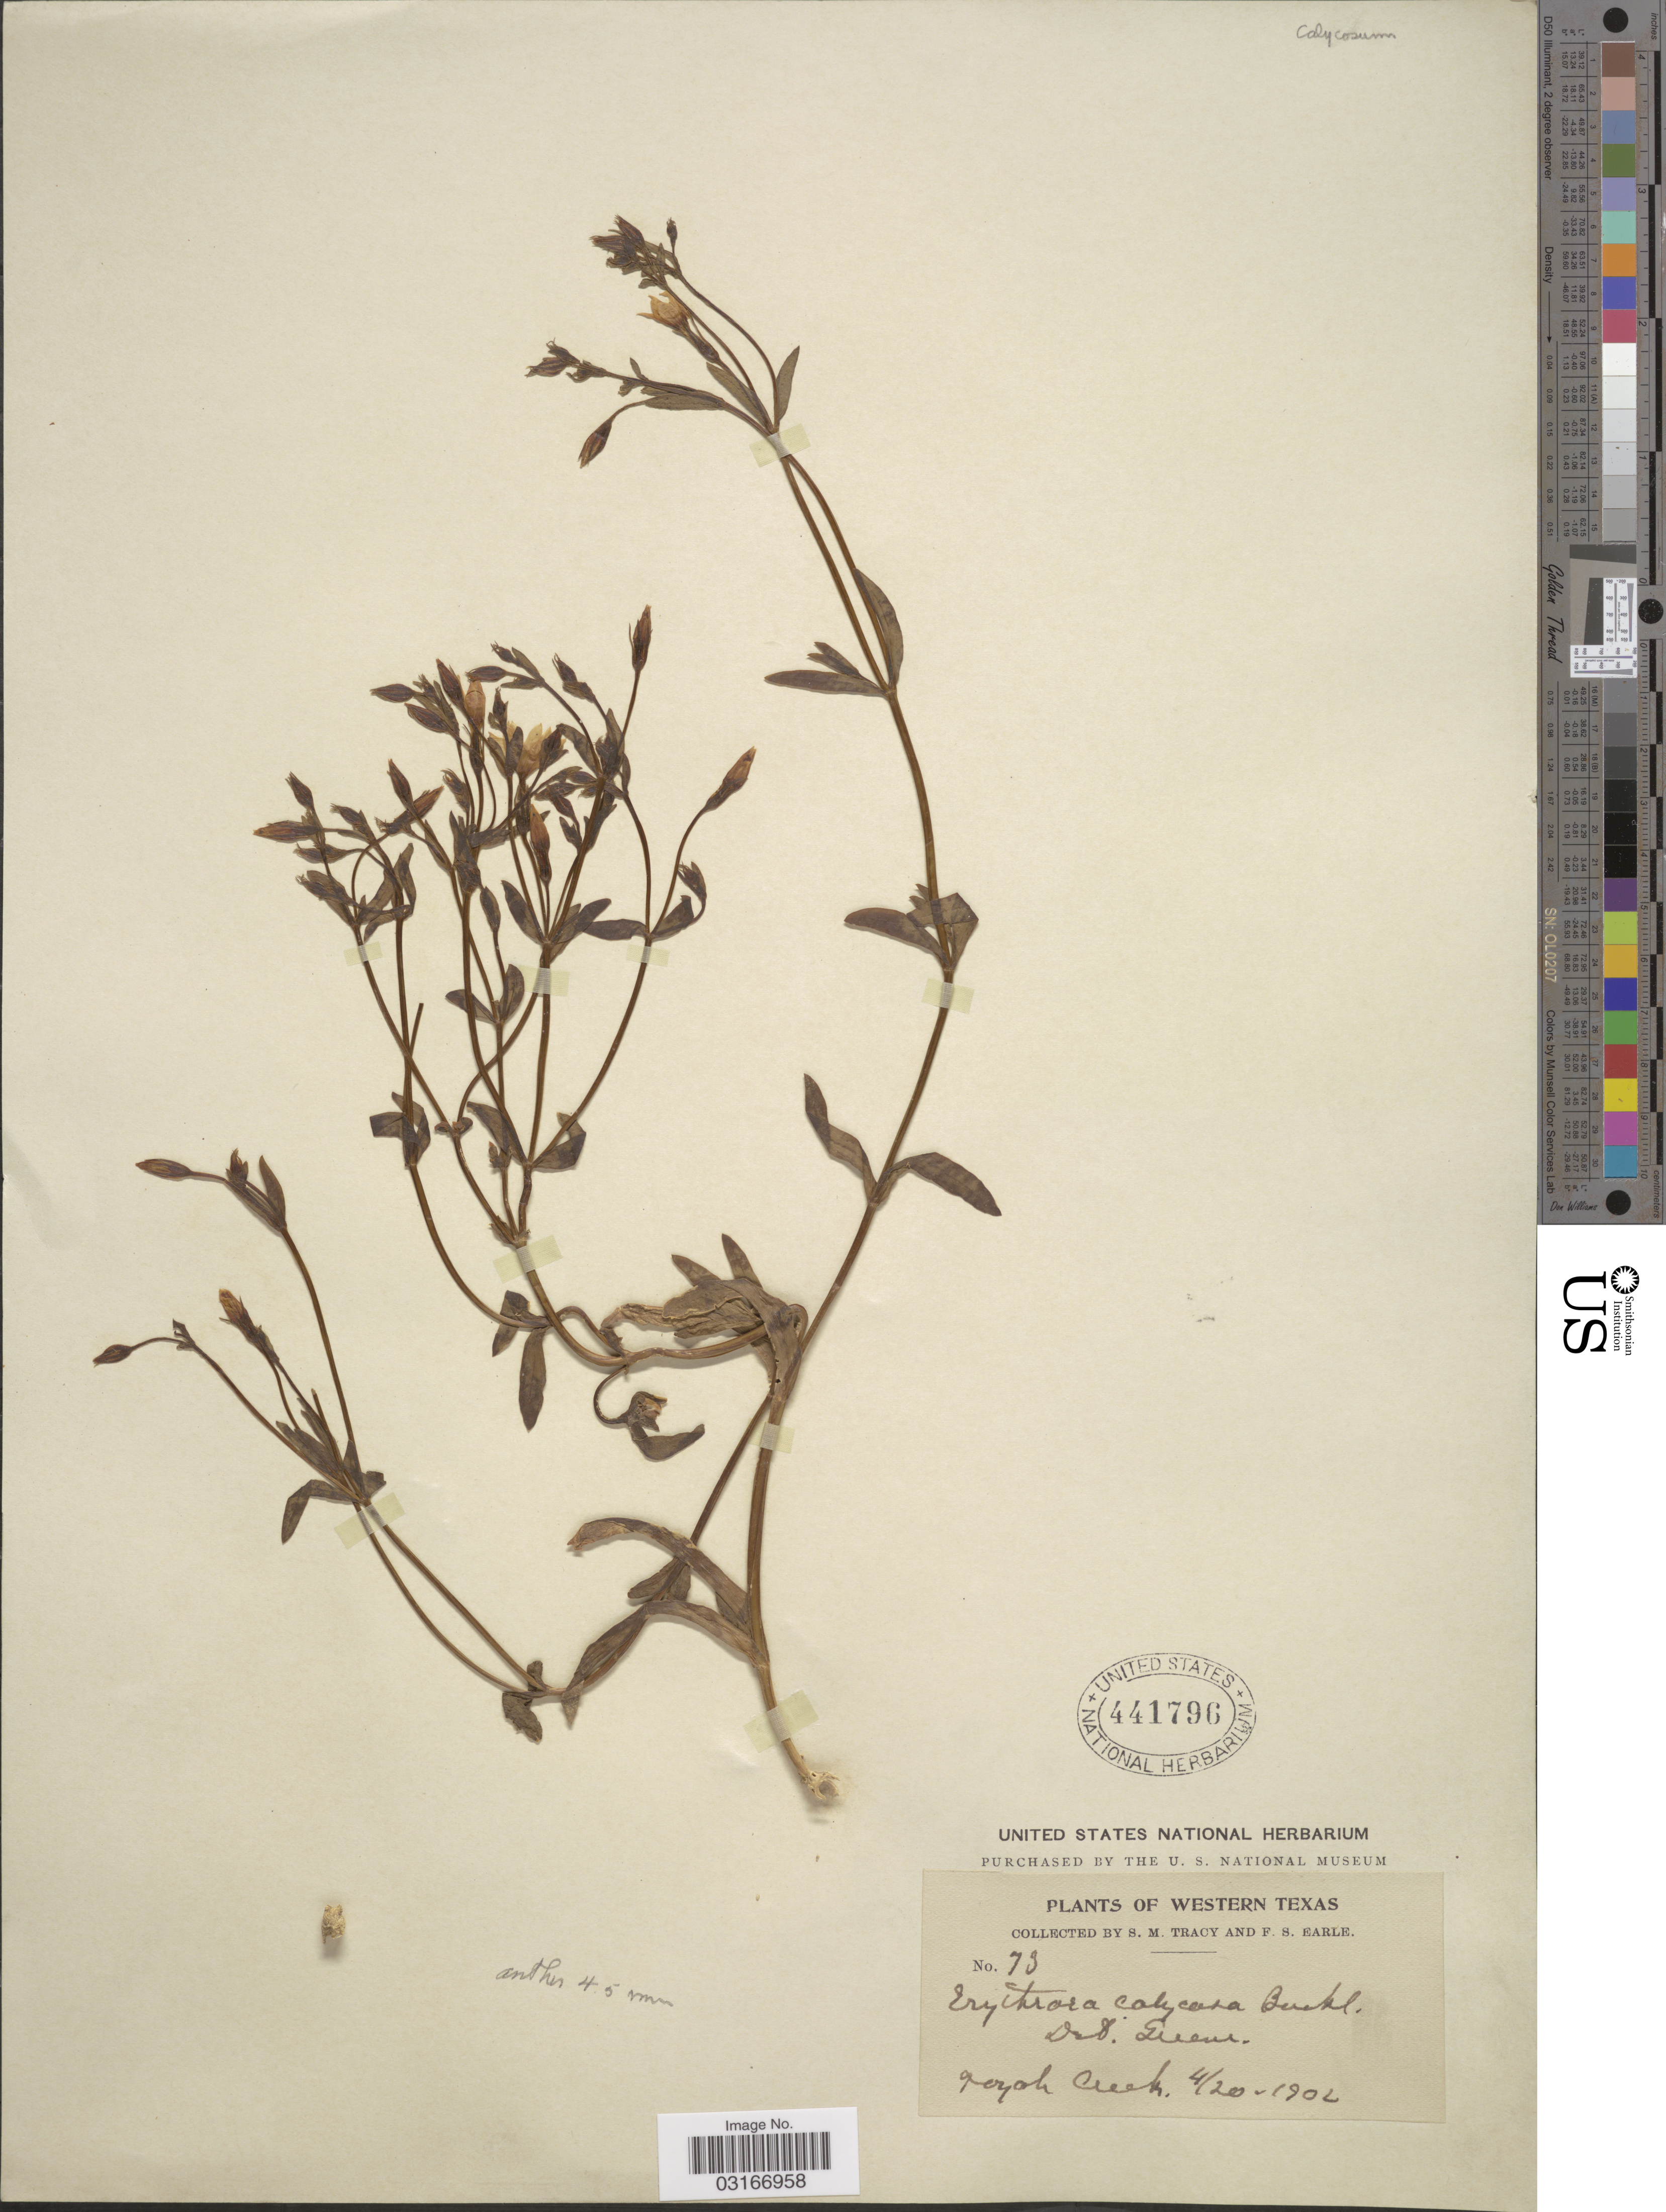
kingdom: Plantae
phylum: Tracheophyta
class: Magnoliopsida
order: Gentianales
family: Gentianaceae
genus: Centaurium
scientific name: Centaurium calycosum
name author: (Buckley) Buckley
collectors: S. M. Tracy & F. S. Earle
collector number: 73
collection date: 1904-04-20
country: United States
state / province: Texas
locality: Western Texas, Toyah Creek.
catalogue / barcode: US 441796